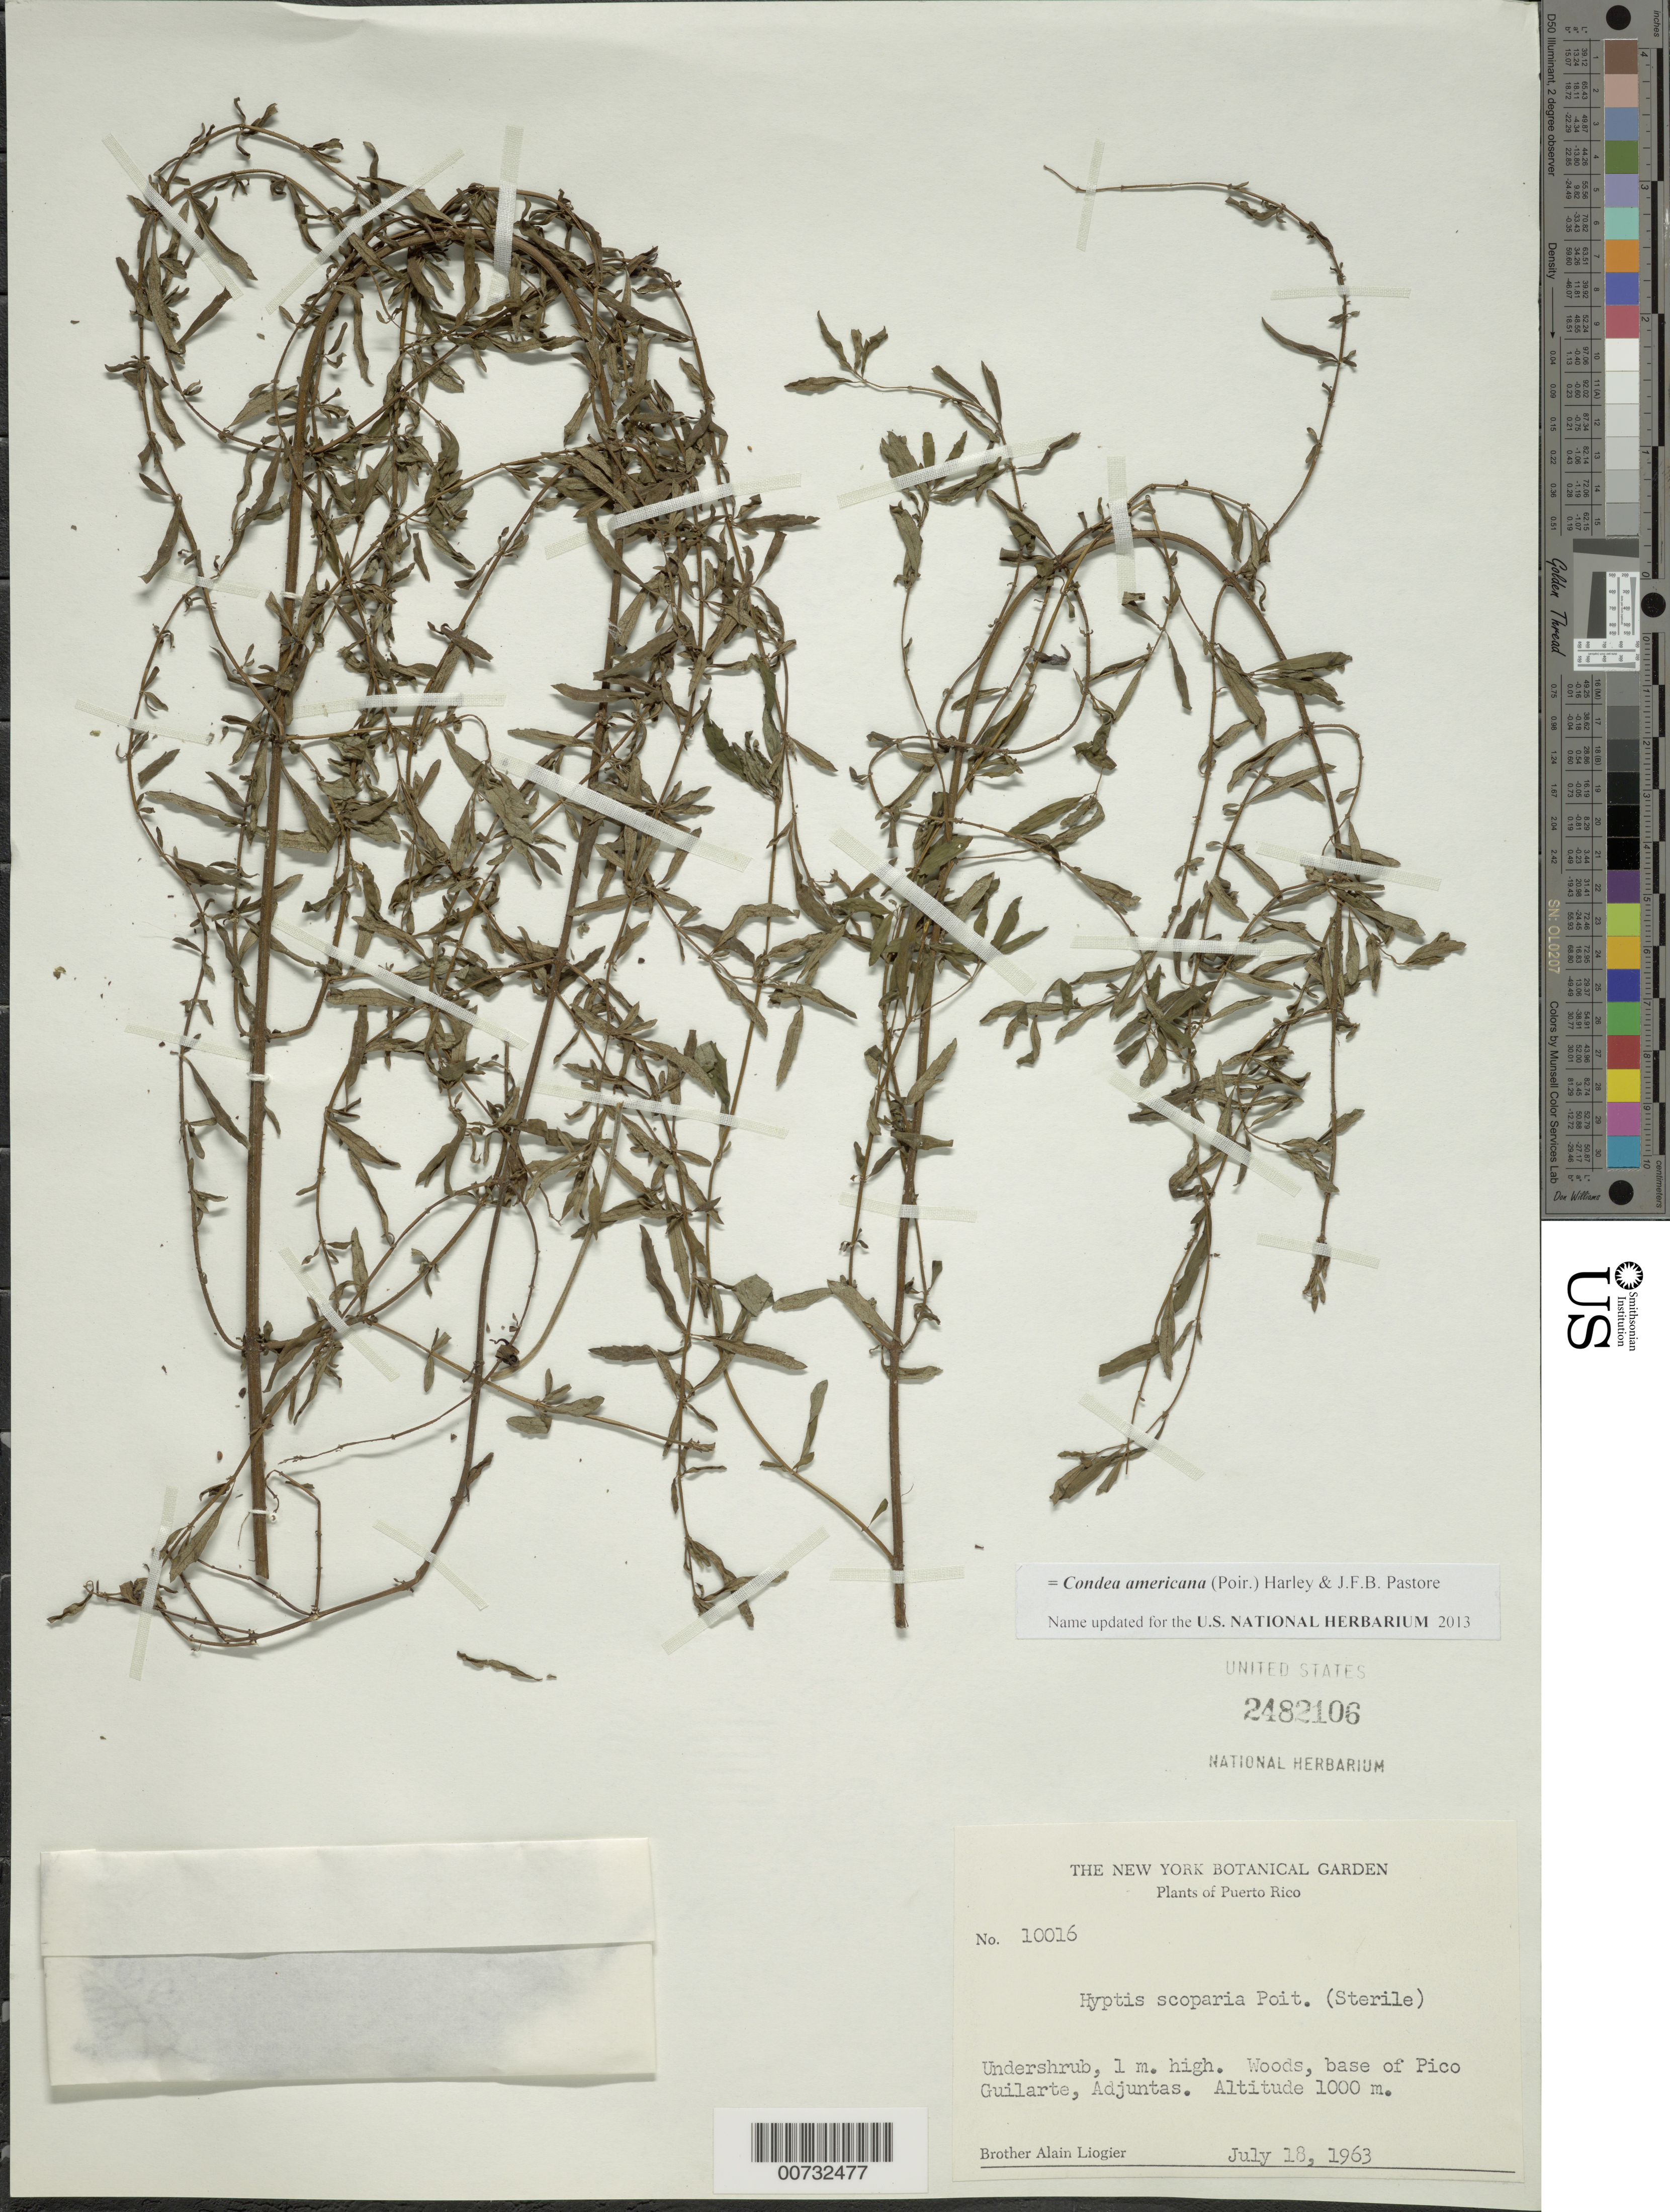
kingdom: Plantae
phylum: Tracheophyta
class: Magnoliopsida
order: Lamiales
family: Lamiaceae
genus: Condea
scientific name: Condea americana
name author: (Poir.) Harley & J.F.B. Pastore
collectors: A. H. Liogier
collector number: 10016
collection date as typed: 18 Jul 1963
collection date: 1963-07-18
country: Puerto Rico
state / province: Adjuntas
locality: Pico Guilarte, Adjuntas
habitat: Woods, base of Pico Guilarte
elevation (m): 1000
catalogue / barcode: US 2482106